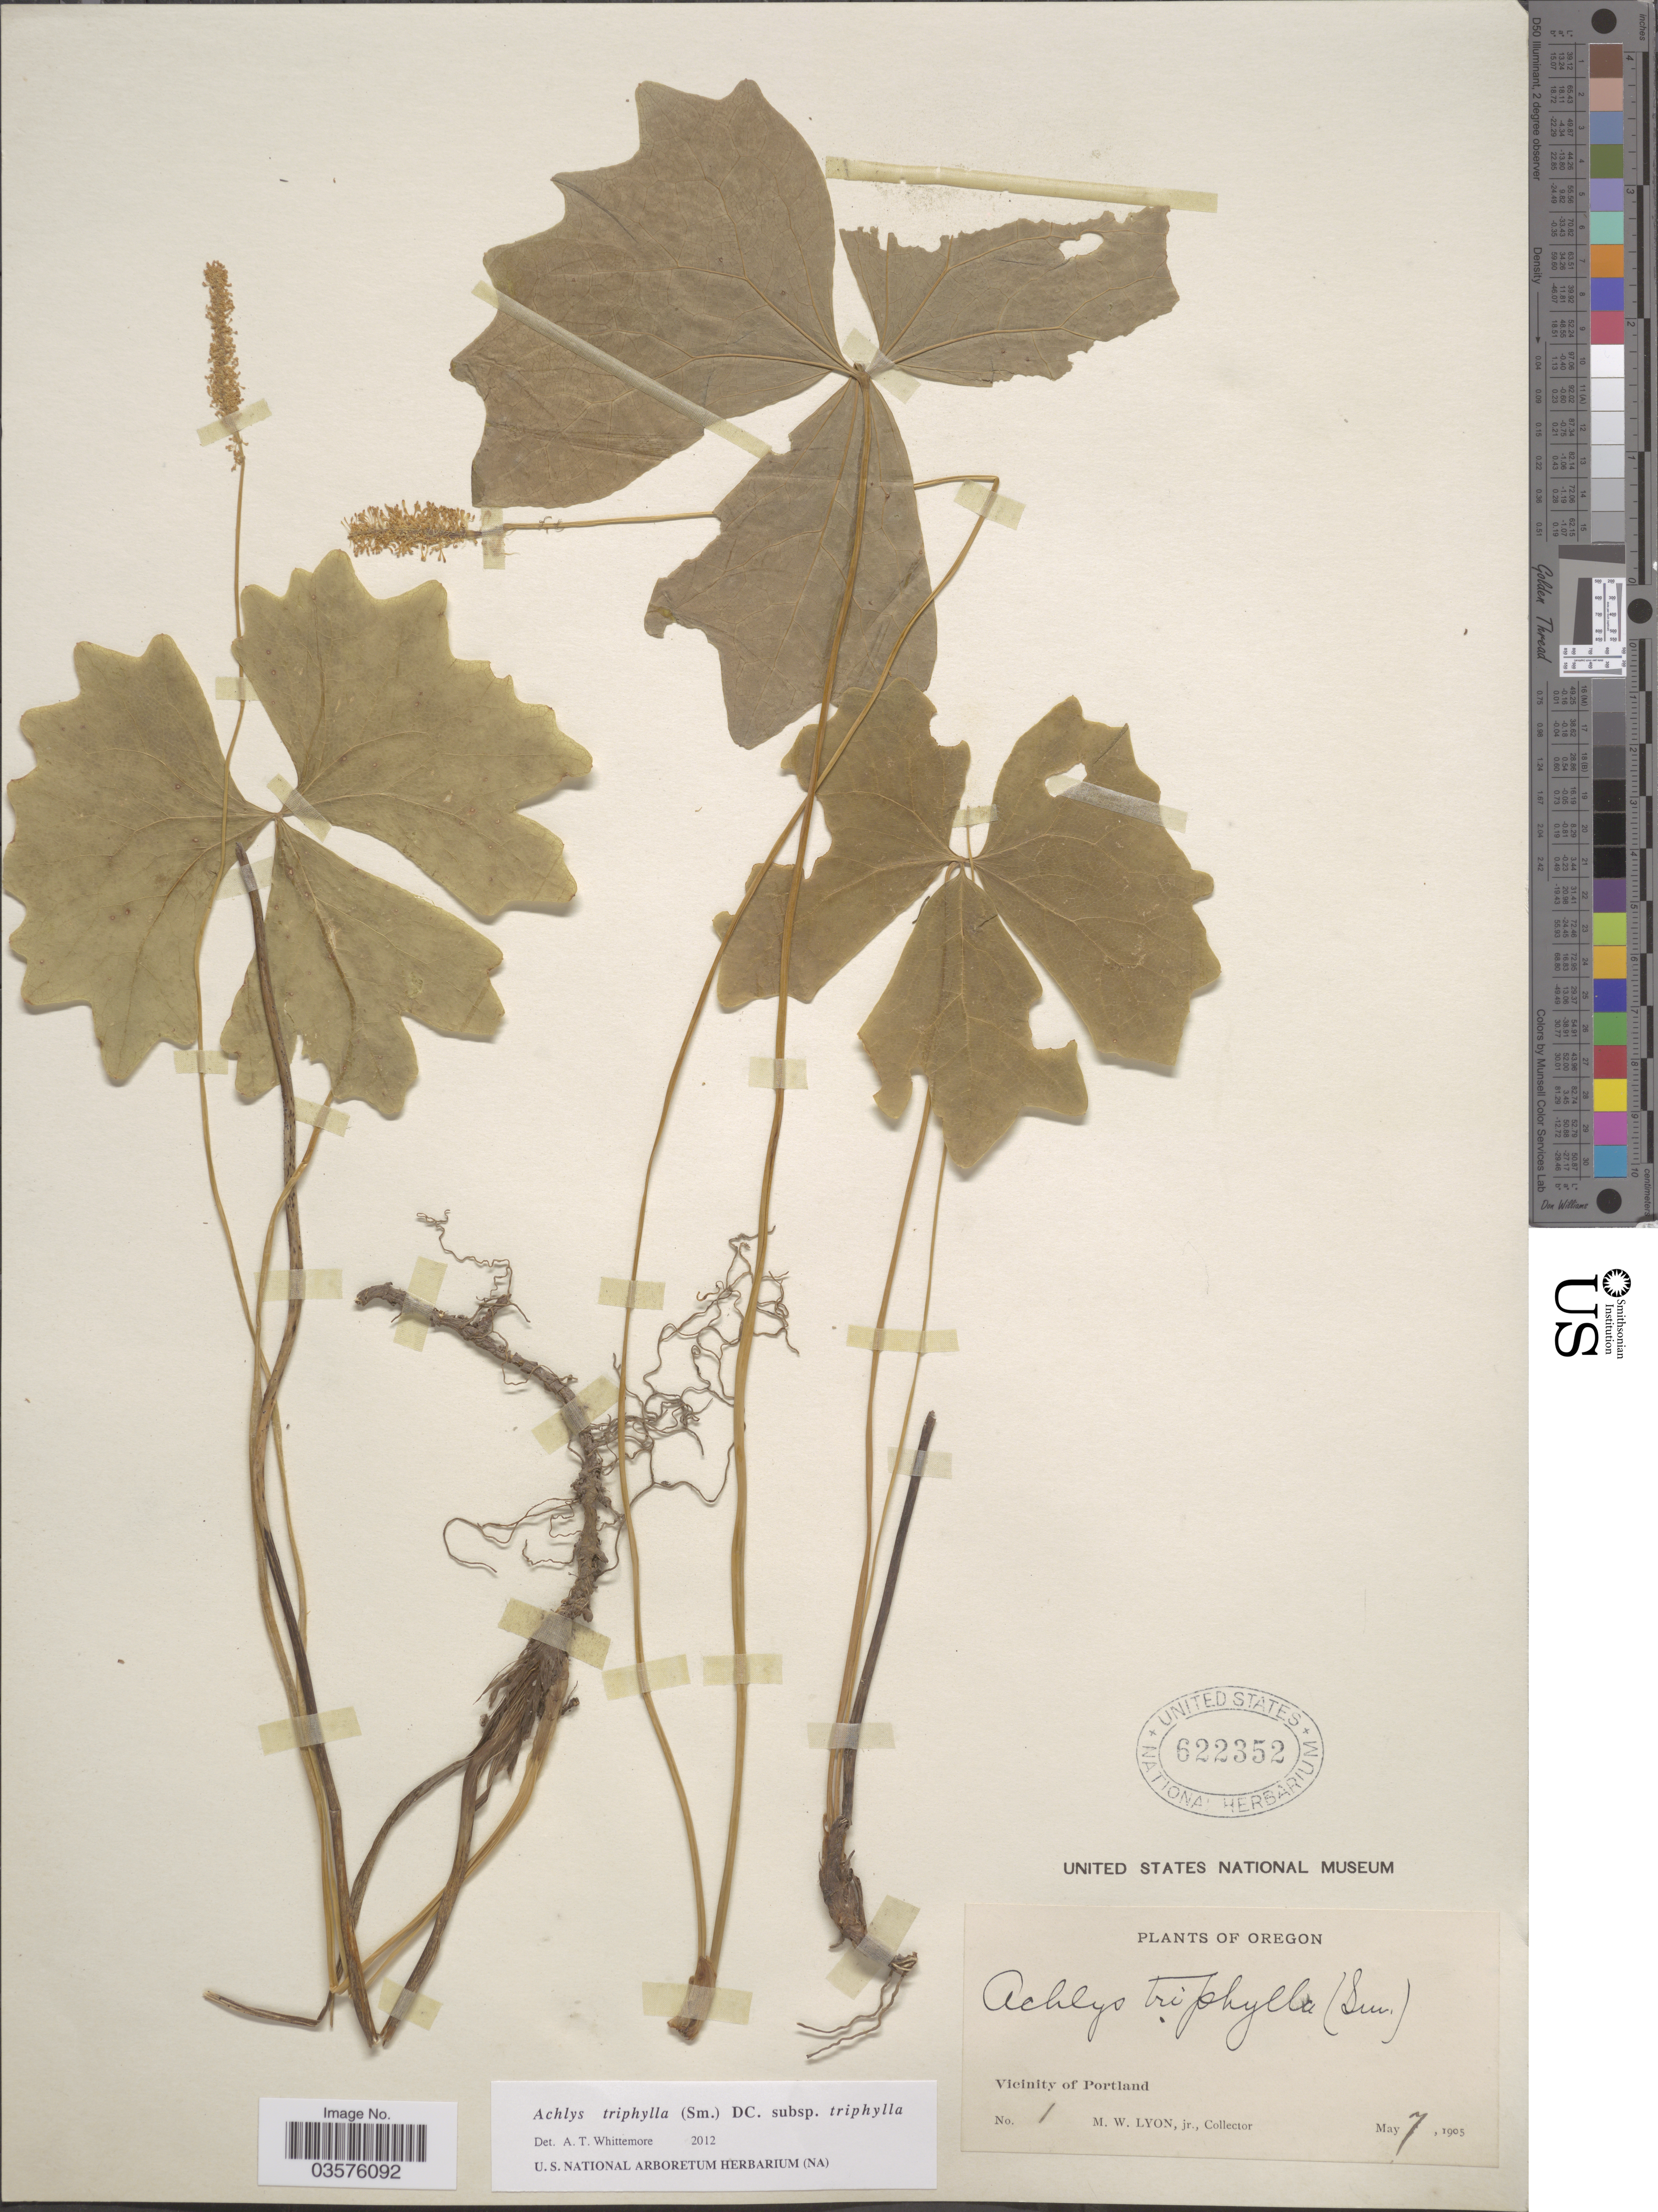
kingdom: Plantae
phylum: Tracheophyta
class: Magnoliopsida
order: Ranunculales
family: Berberidaceae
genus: Achlys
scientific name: Achlys triphylla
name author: (Sm.) DC.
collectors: M. Lyon Jr.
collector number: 1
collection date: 1905-05-07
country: United States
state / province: Oregon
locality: Vicinity of Portland.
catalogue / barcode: US 622352